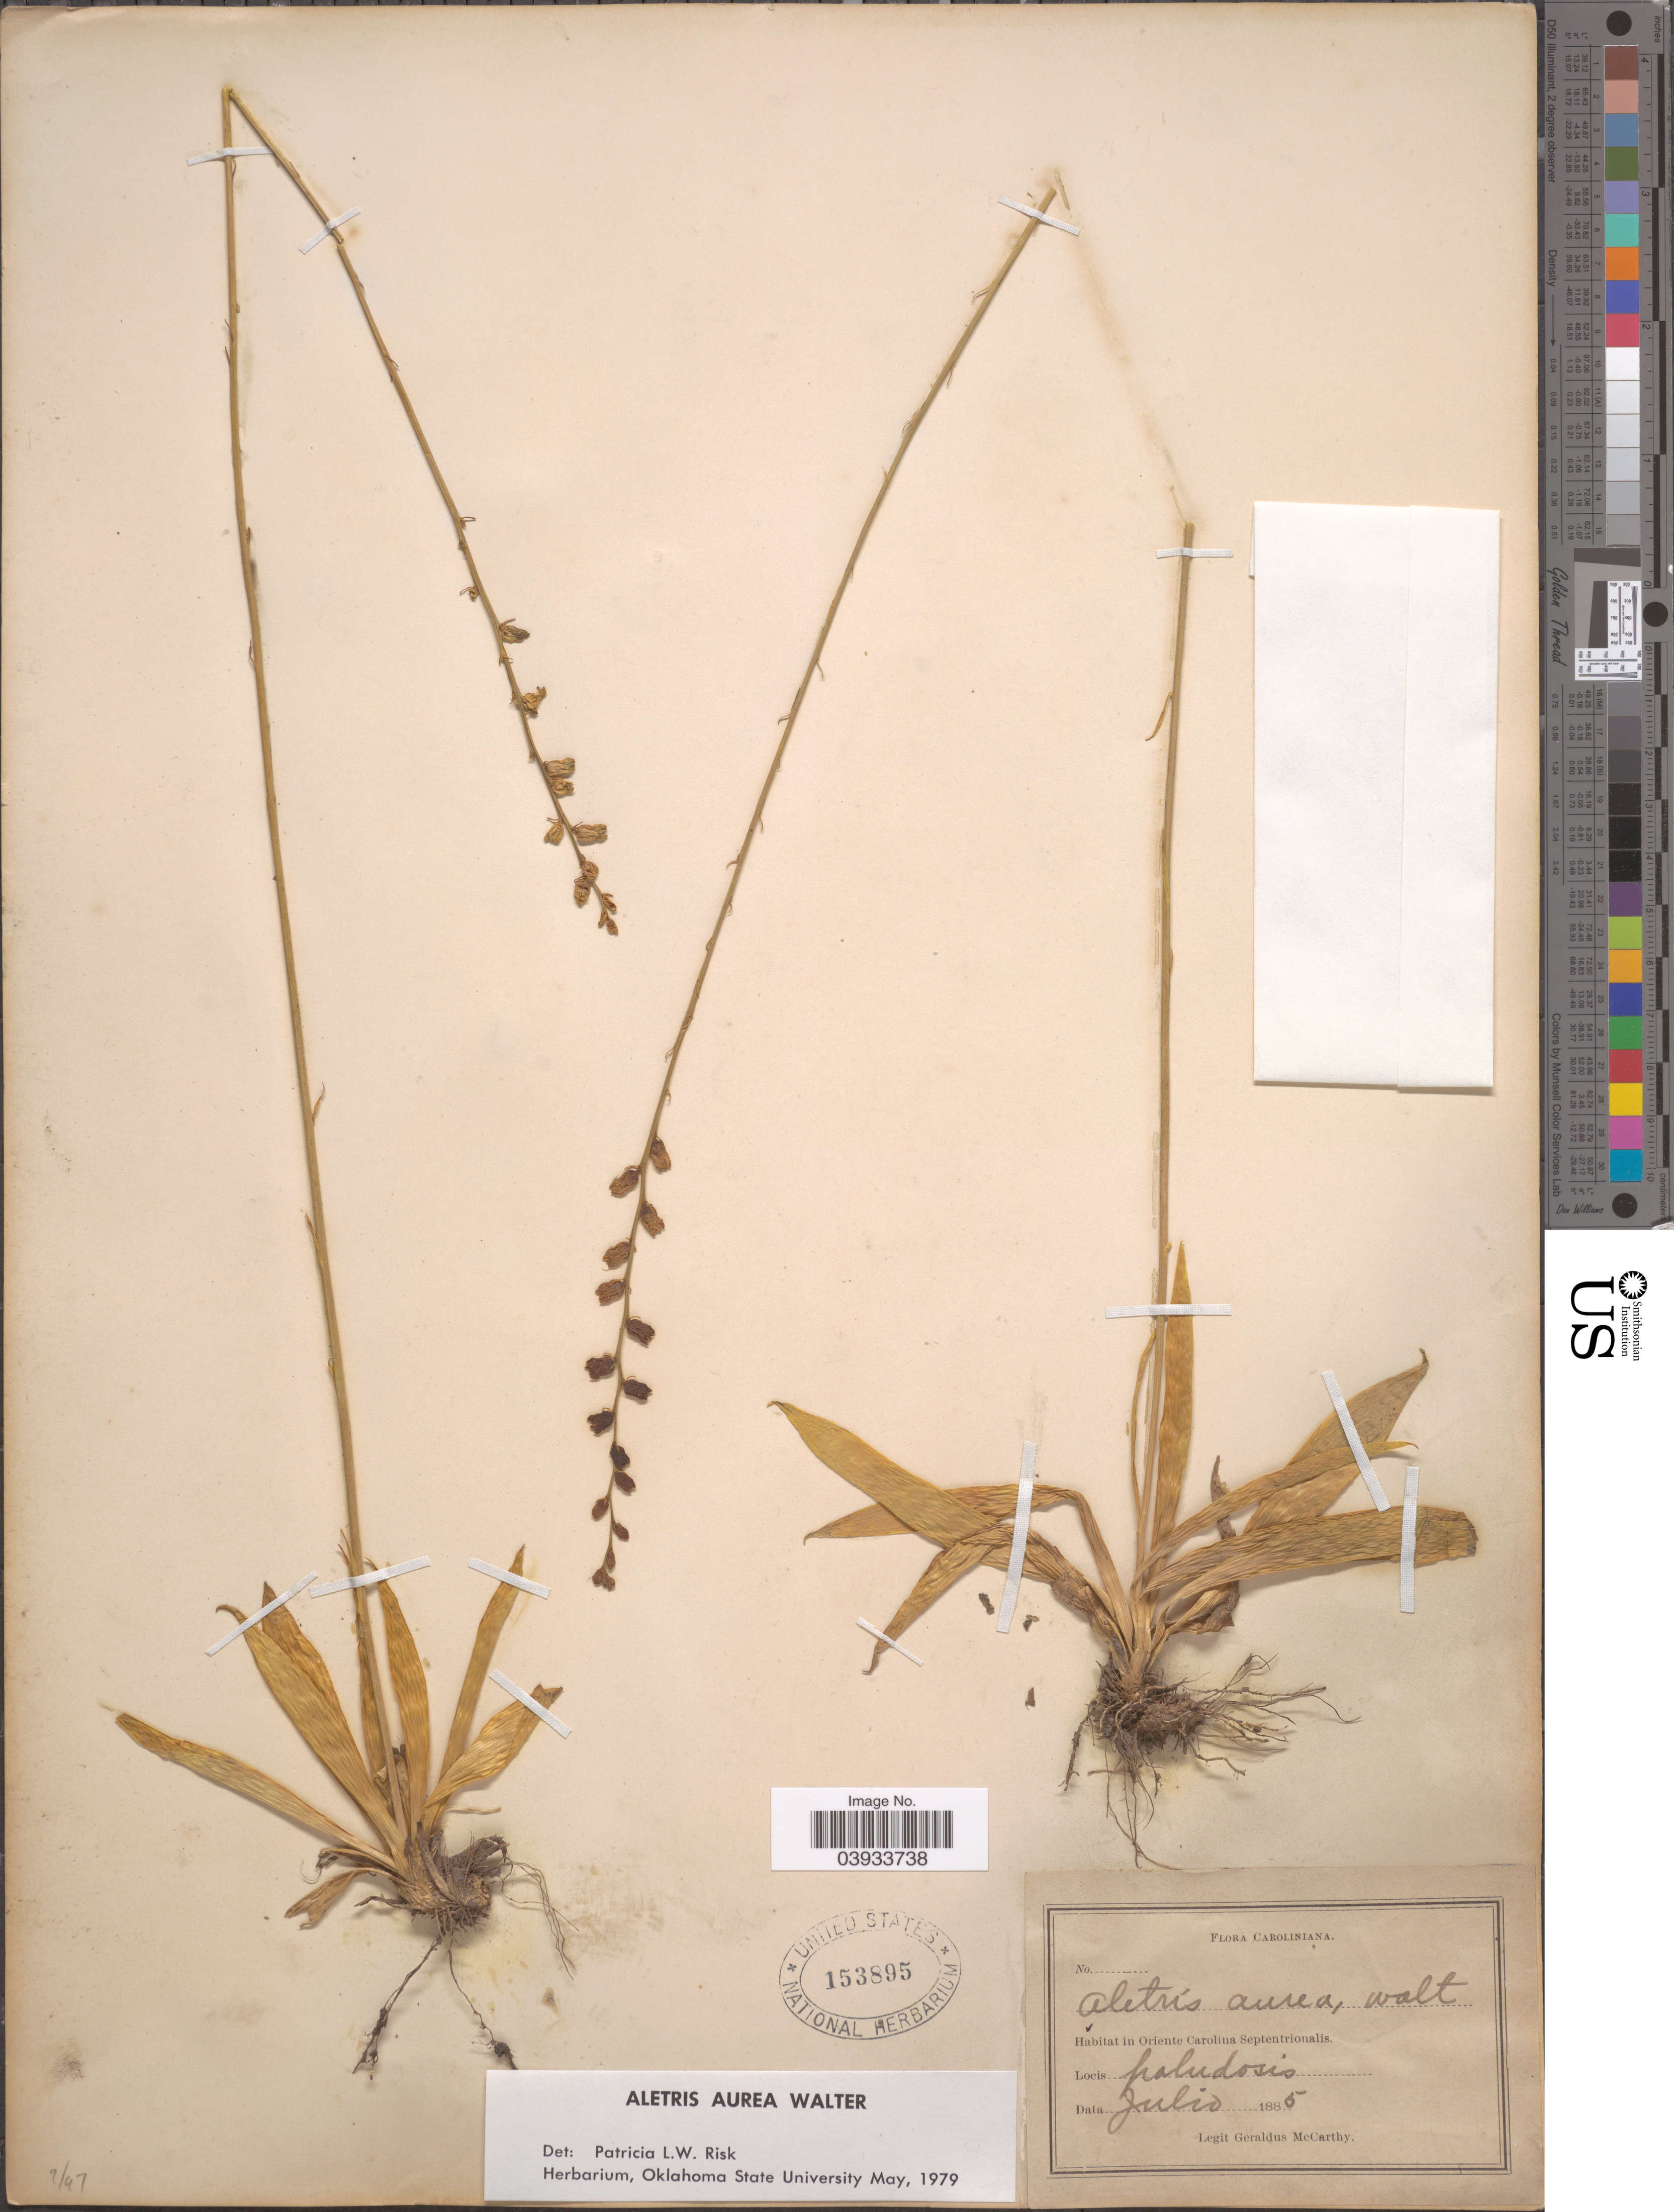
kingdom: Plantae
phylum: Tracheophyta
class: Liliopsida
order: Dioscoreales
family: Nartheciaceae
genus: Aletris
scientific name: Aletris aurea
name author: Walter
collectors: M. McCarthy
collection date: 1885-07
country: United States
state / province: North Carolina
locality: In Oriente Carolina Septentrionalis.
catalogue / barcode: US 153895